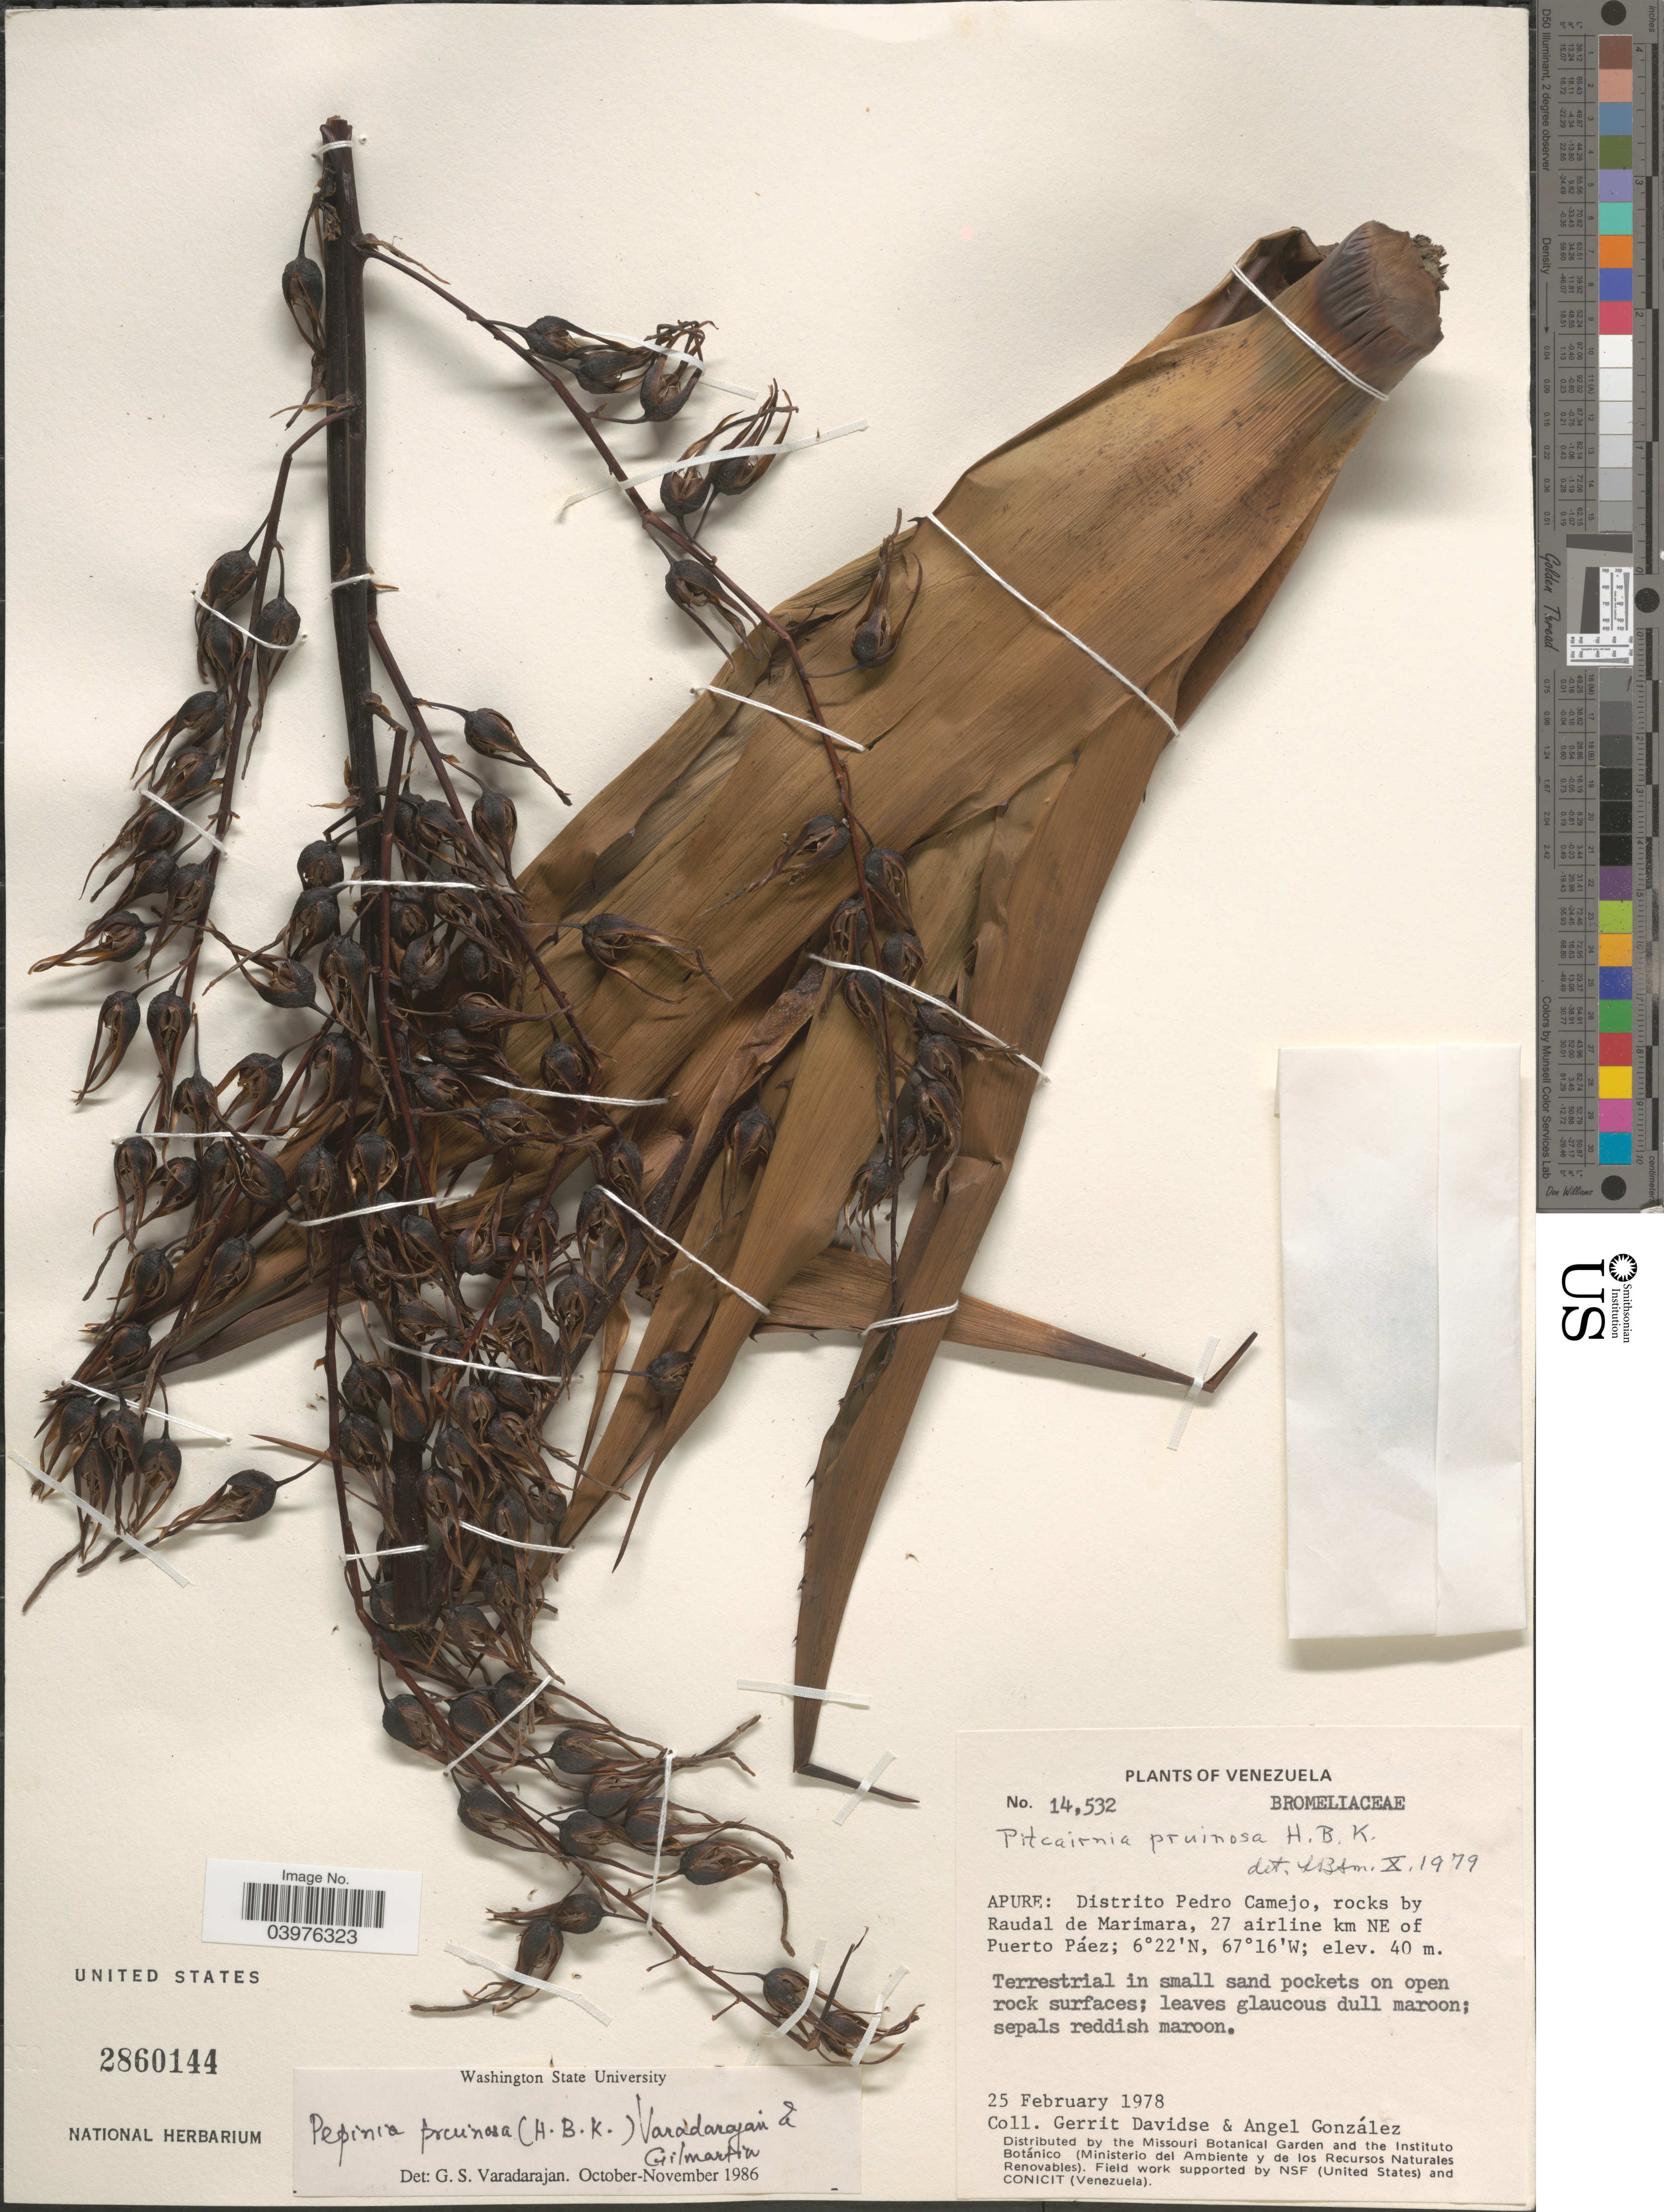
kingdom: Plantae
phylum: Tracheophyta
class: Liliopsida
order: Poales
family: Bromeliaceae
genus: Pitcairnia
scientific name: Pitcairnia pruinosa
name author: Kunth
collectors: G. Davidse & A. C. González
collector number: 14532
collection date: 1978-02-25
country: Venezuela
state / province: Apure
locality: Distrito Pedro Camejo, rocks by Raudal de Marimara, 27 airline km NE of Puerto Paéz.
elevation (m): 40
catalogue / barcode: US 2860144